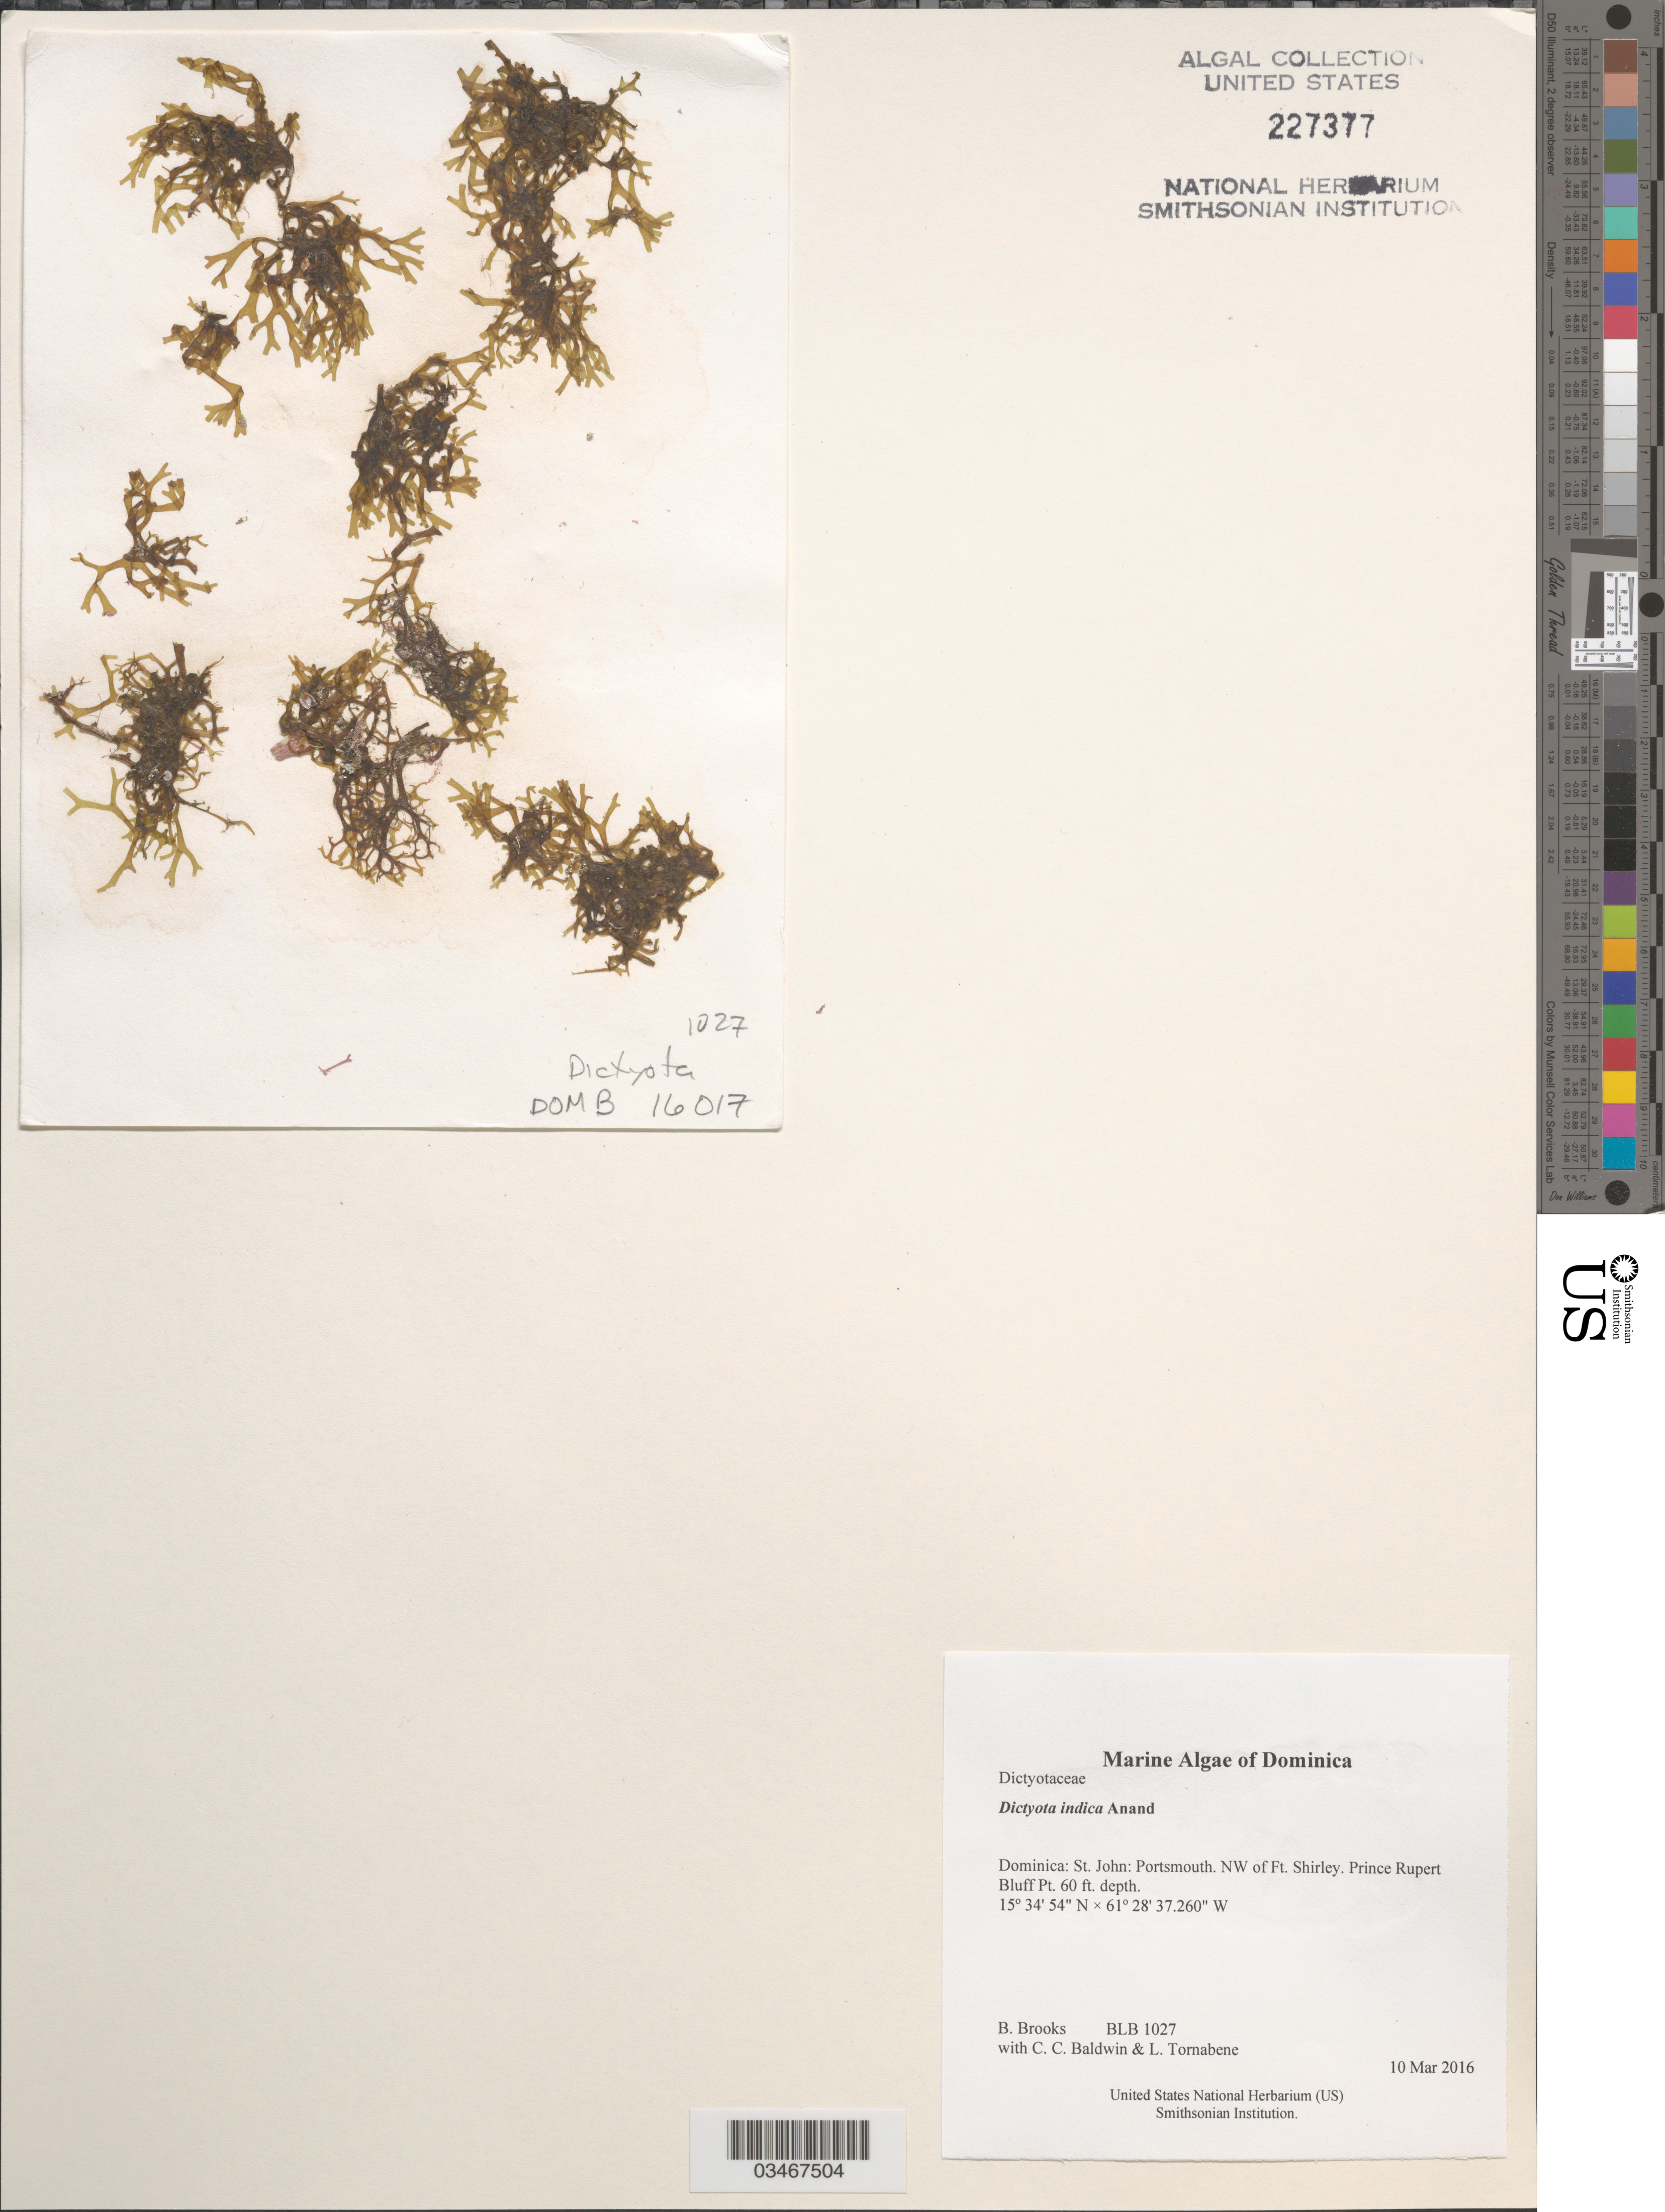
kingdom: Chromista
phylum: Ochrophyta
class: Phaeophyceae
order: Dictyotales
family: Dictyotaceae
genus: Dictyota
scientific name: Dictyota indica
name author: Anand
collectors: B. Brooks, C. C. Baldwin & L. Tornabene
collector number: BLB 1027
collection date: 2016-03-10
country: Dominica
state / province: St. John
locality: Portsmouth. NW of Ft. Shirley. Prince Rubert Bluff Pt.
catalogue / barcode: US 227377